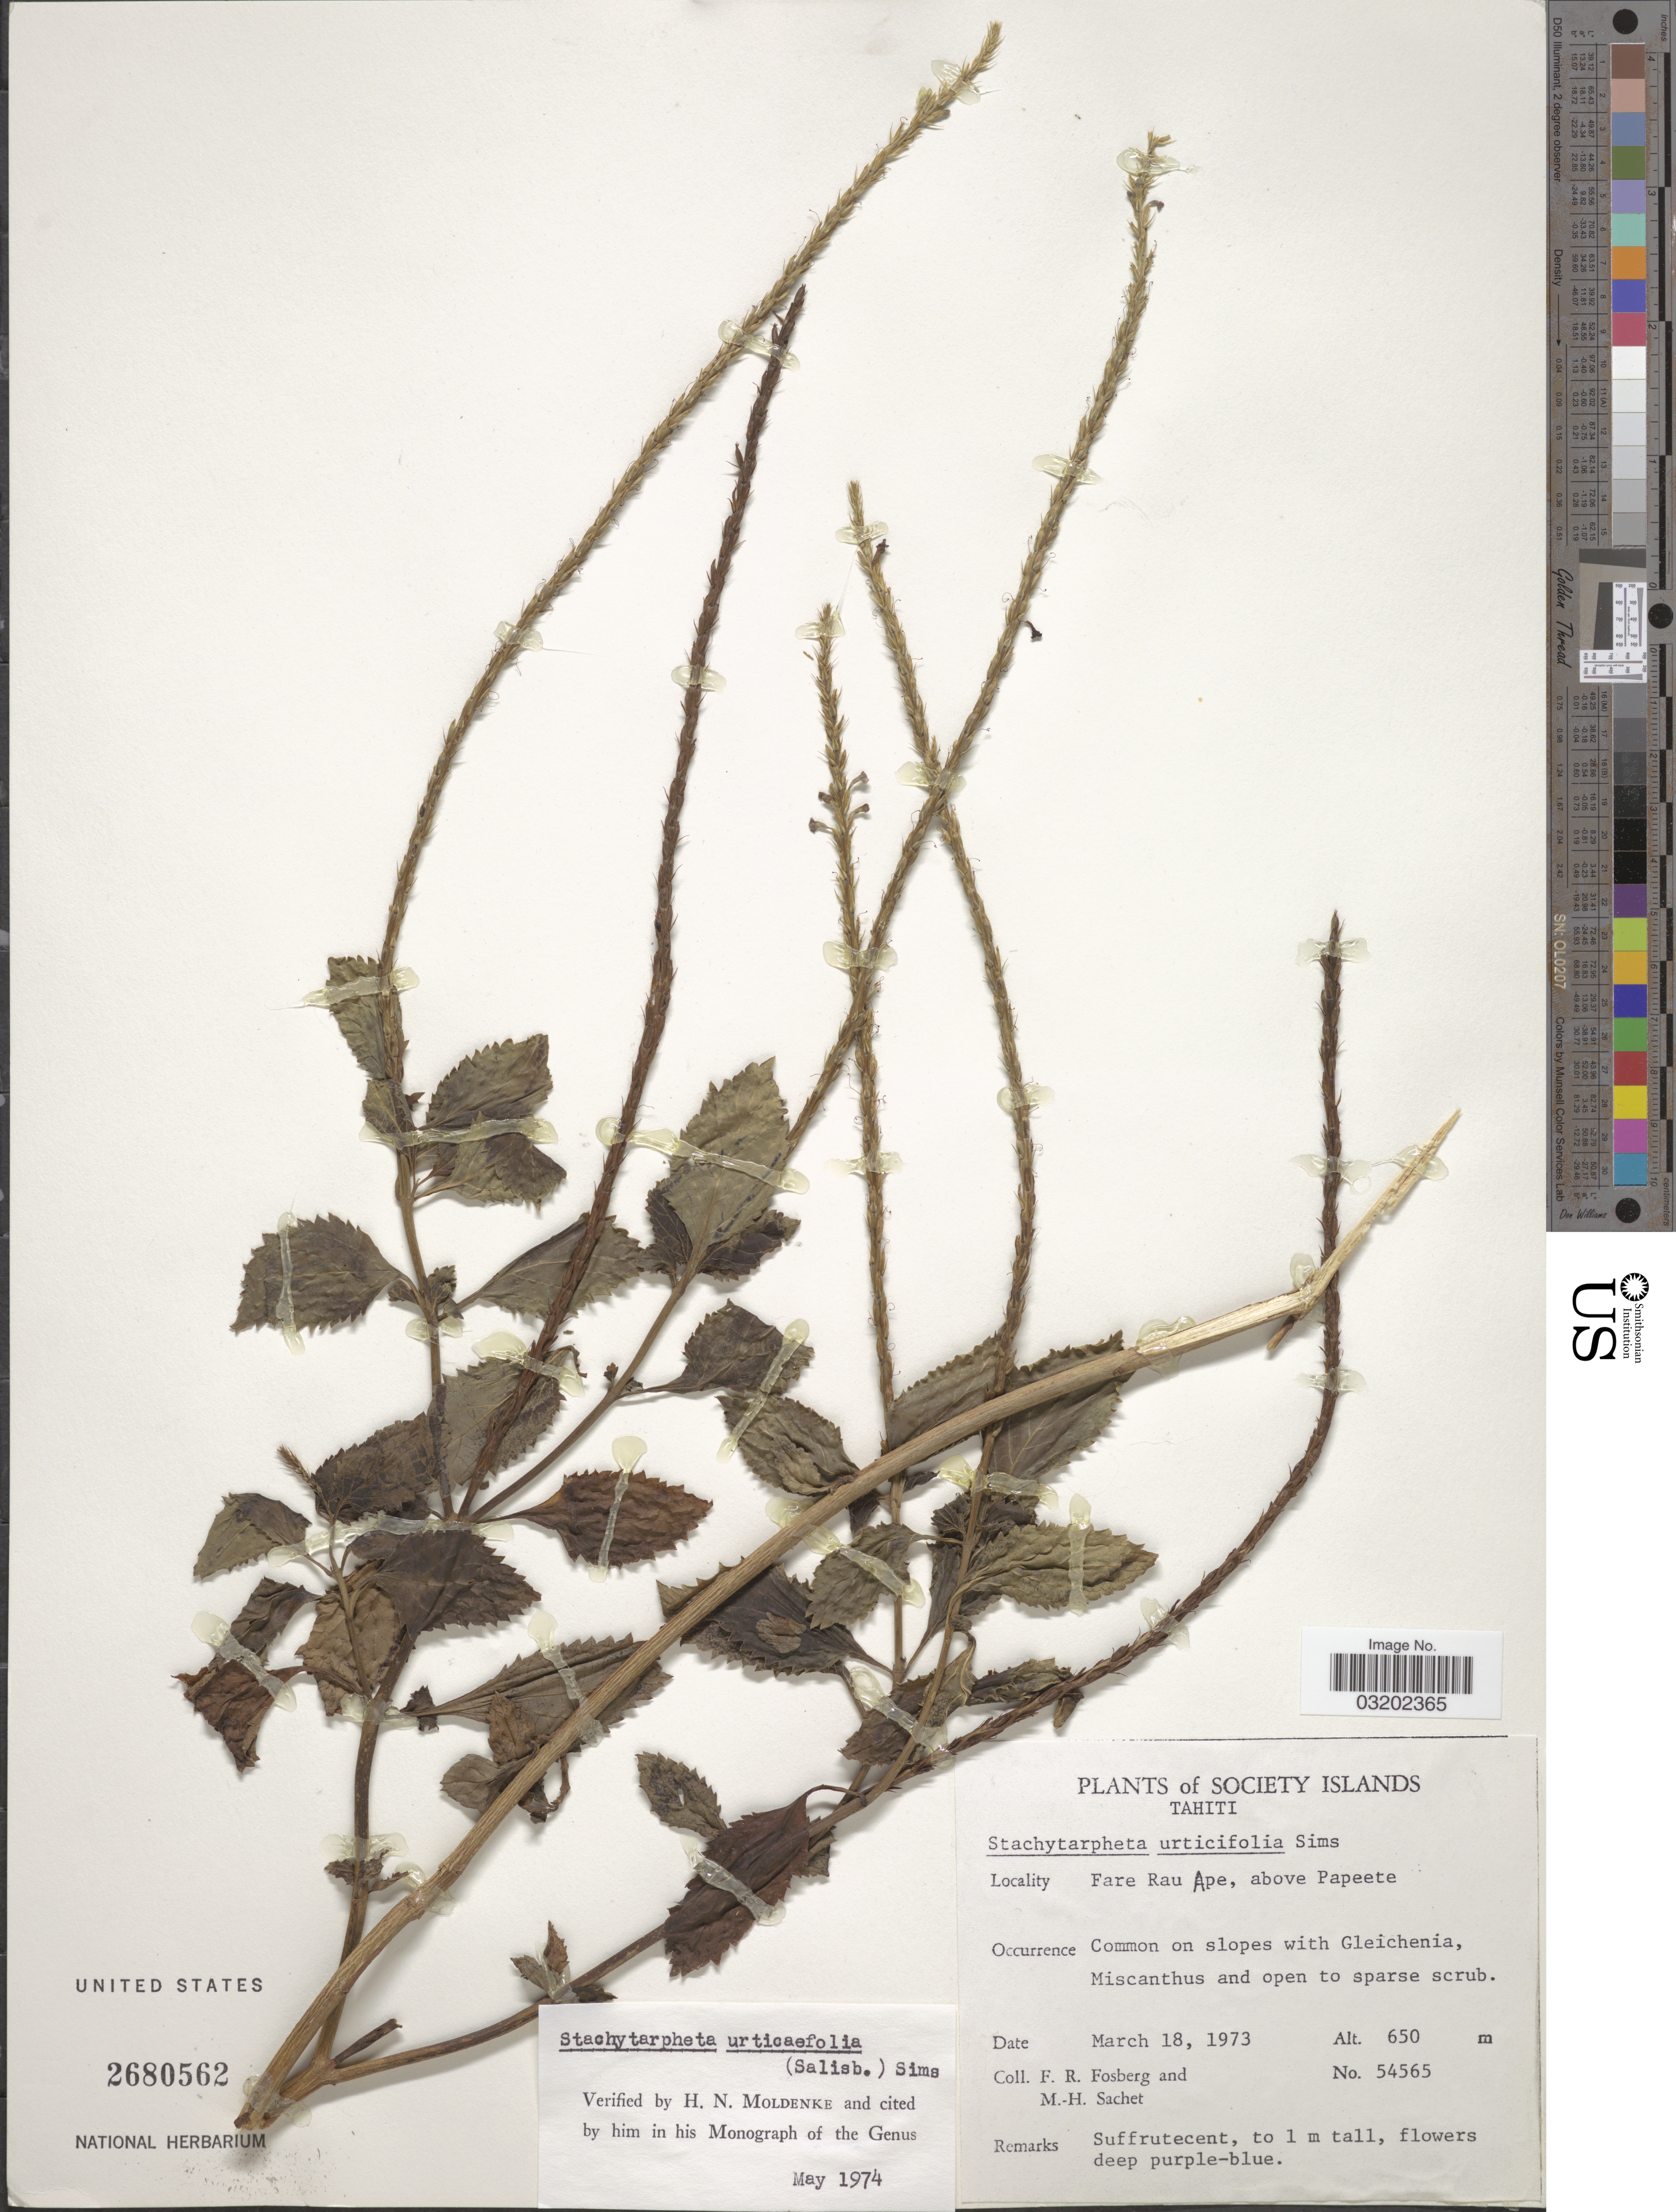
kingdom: Plantae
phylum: Tracheophyta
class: Magnoliopsida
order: Lamiales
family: Verbenaceae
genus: Stachytarpheta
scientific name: Stachytarpheta urticifolia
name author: Sims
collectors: F. R. Fosberg & M.-H. Sachet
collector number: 54565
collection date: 1973-03-18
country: French Polynesia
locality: Society Islands, Tahiti. Fare Rau Ape, above Papeete.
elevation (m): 650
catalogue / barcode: US 2680562